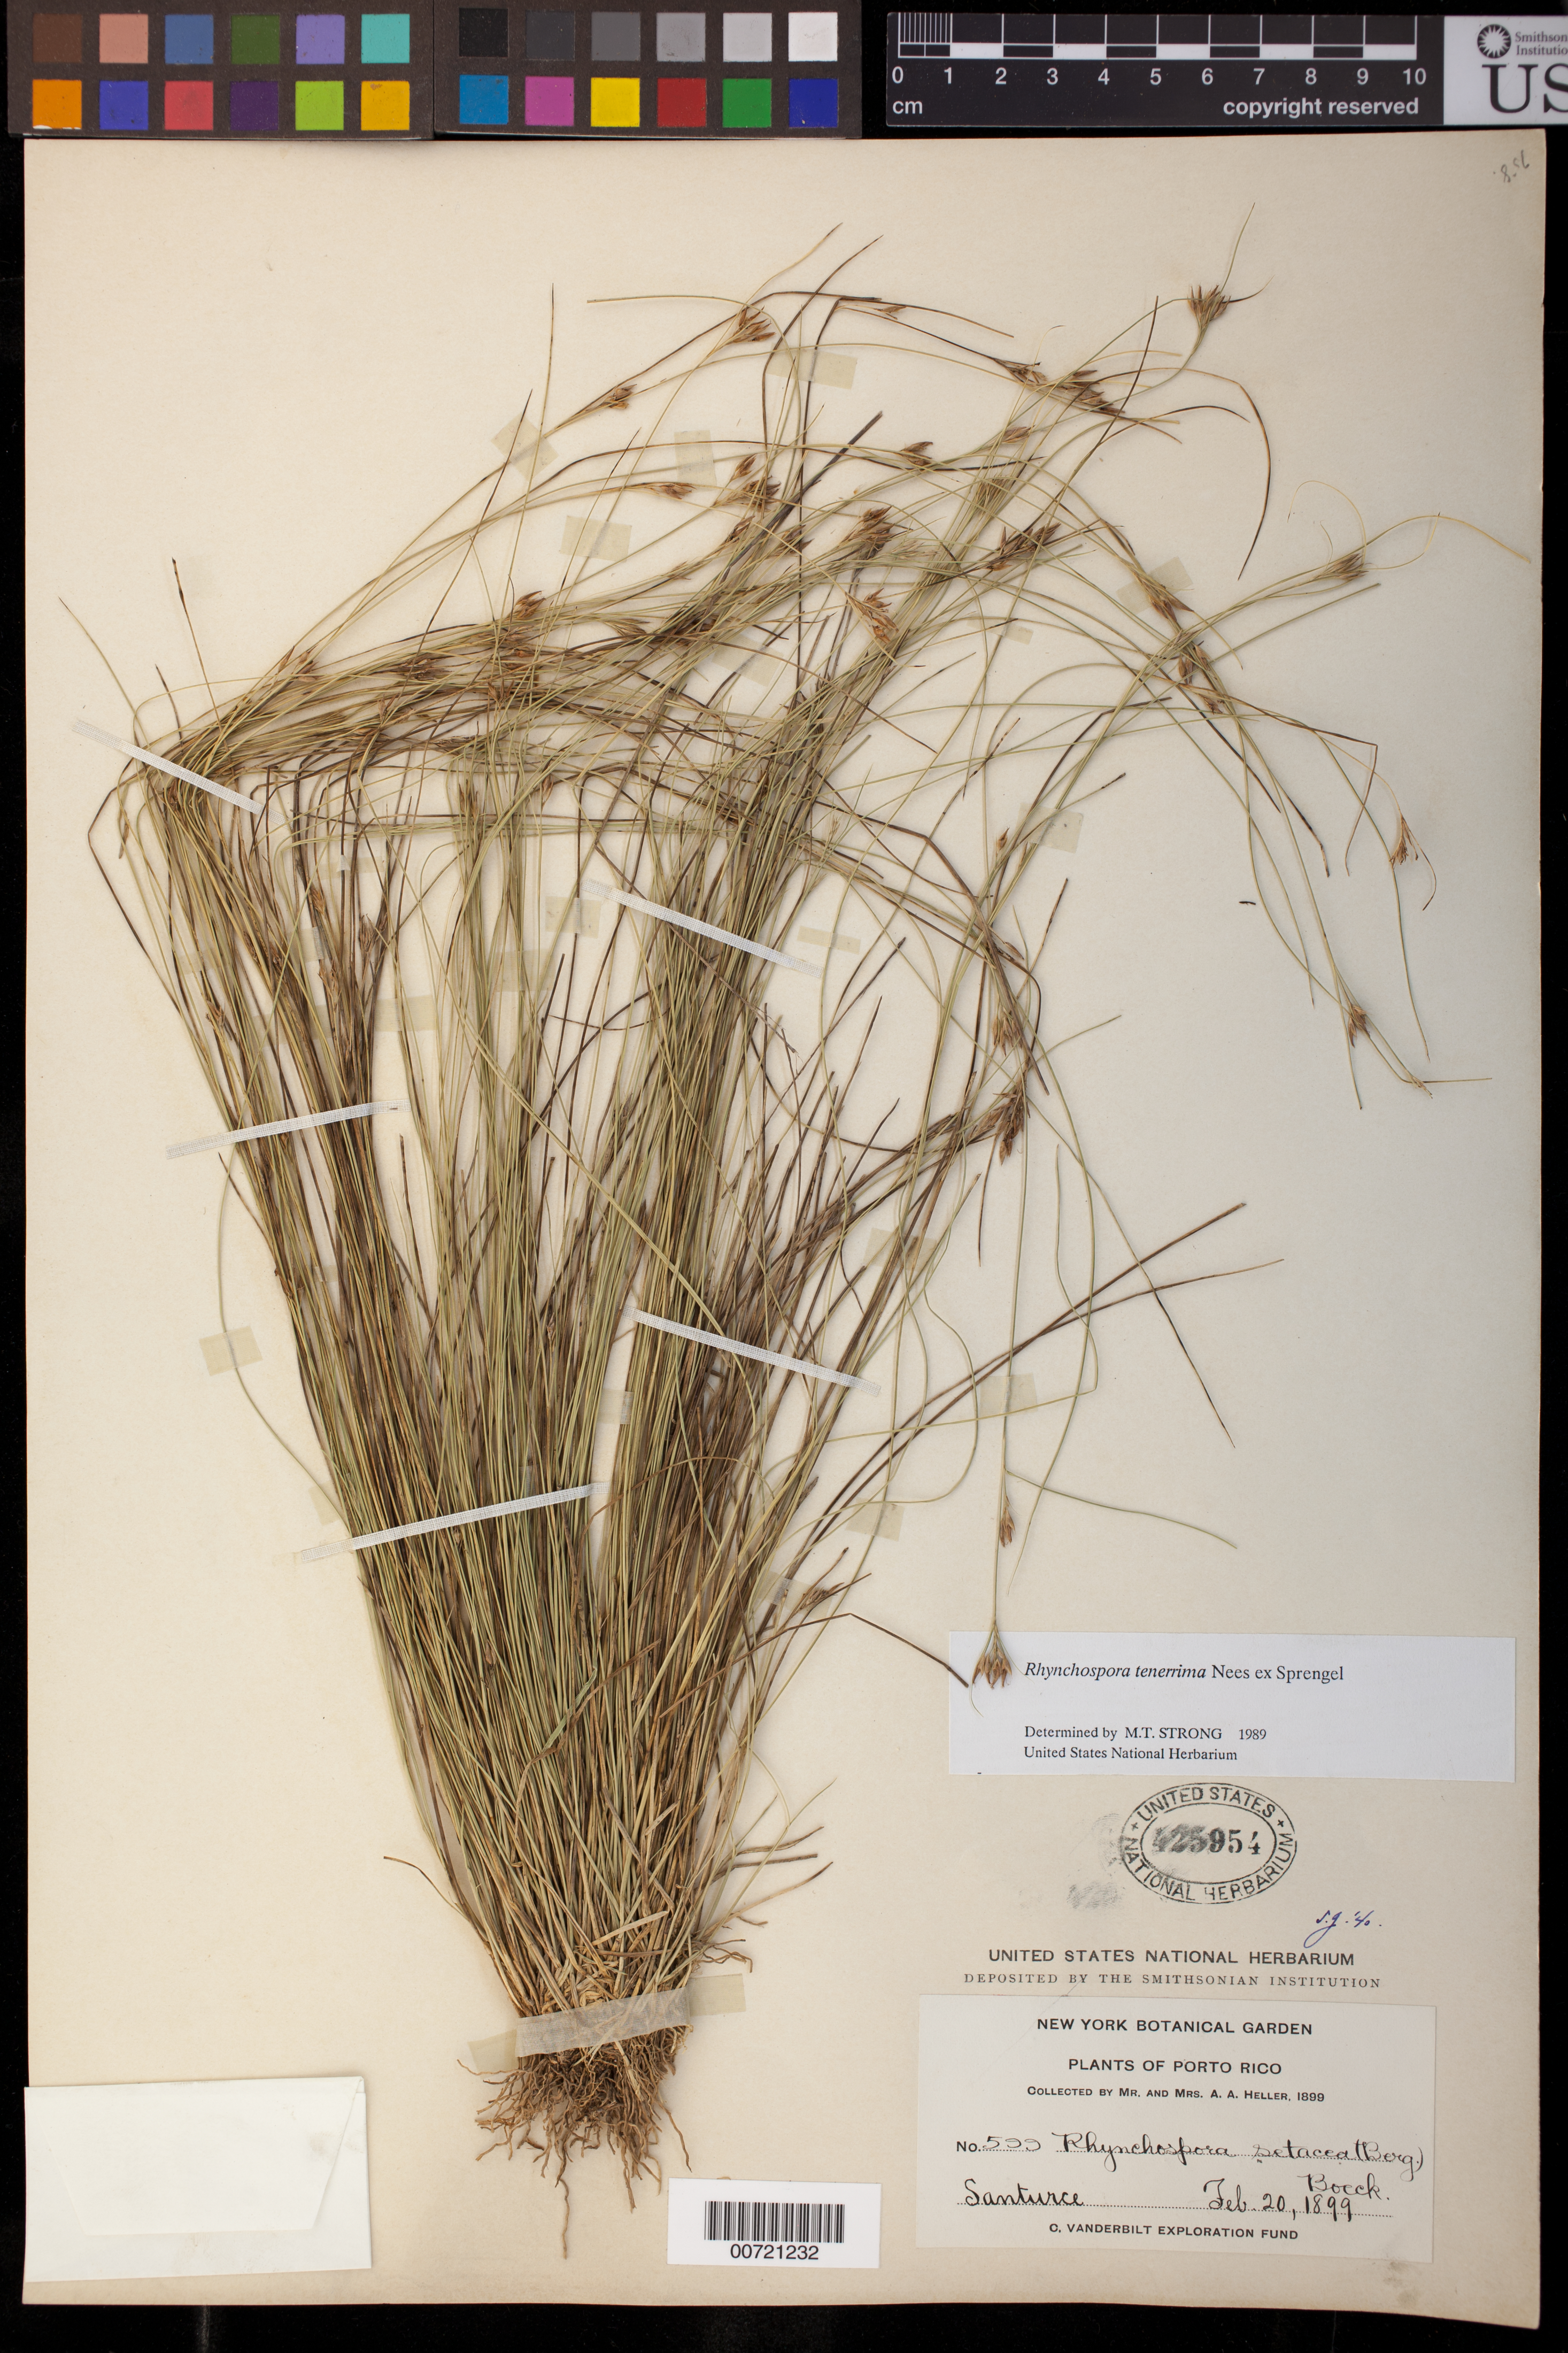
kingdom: Plantae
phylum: Tracheophyta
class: Liliopsida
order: Poales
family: Cyperaceae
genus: Rhynchospora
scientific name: Rhynchospora tenerrima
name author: Nees ex Spreng.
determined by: Strong, M. T., (US), Smithsonian Institution - National Museum of Natural History (UNITED STATES)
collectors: A. A. Heller & E. G. Heller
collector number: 599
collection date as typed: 20 Feb 1899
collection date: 1899-02-20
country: Puerto Rico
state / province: San Juan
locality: Santurce.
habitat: Sandy soil.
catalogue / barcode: US 425954